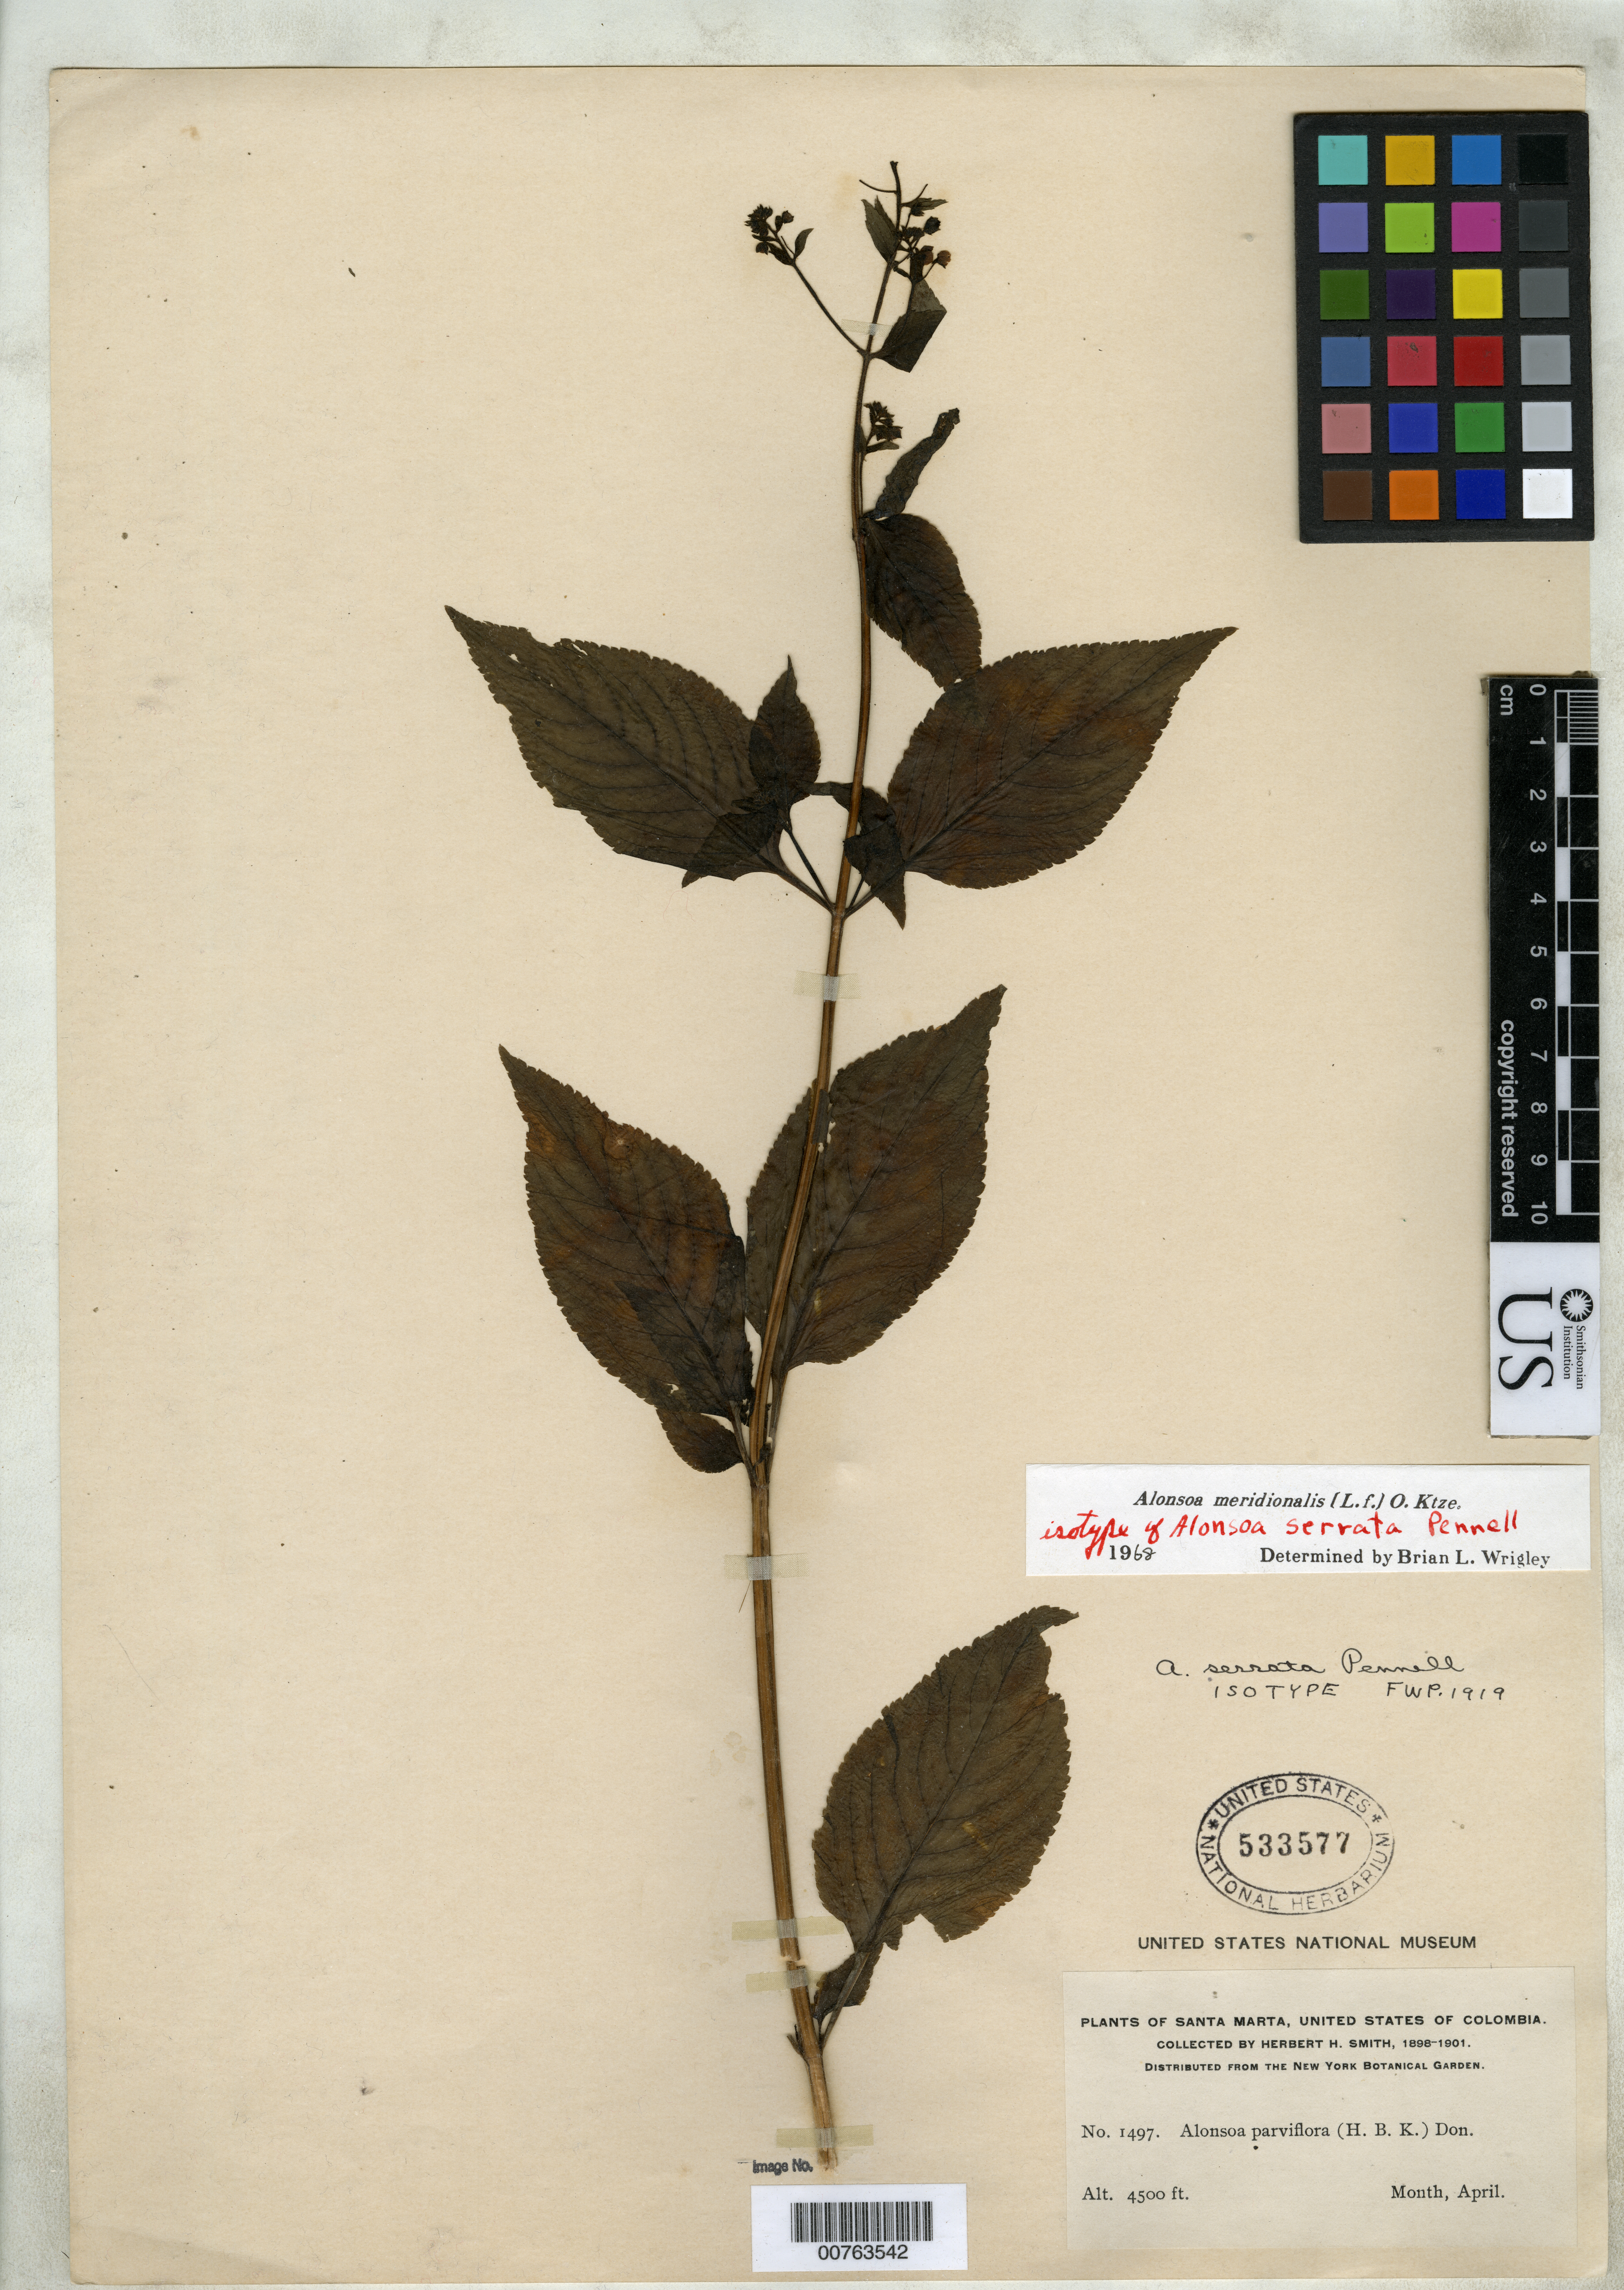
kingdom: Plantae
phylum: Tracheophyta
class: Magnoliopsida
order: Lamiales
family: Scrophulariaceae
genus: Alonsoa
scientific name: Alonsoa serrata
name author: Pennell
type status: Isotype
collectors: Herbert H. Smith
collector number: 1497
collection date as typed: Apr 1898 to -- Apr 1901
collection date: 1898-04/1901-04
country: Colombia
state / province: Magdalena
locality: Santa Marta.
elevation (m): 1372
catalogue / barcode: US 533577